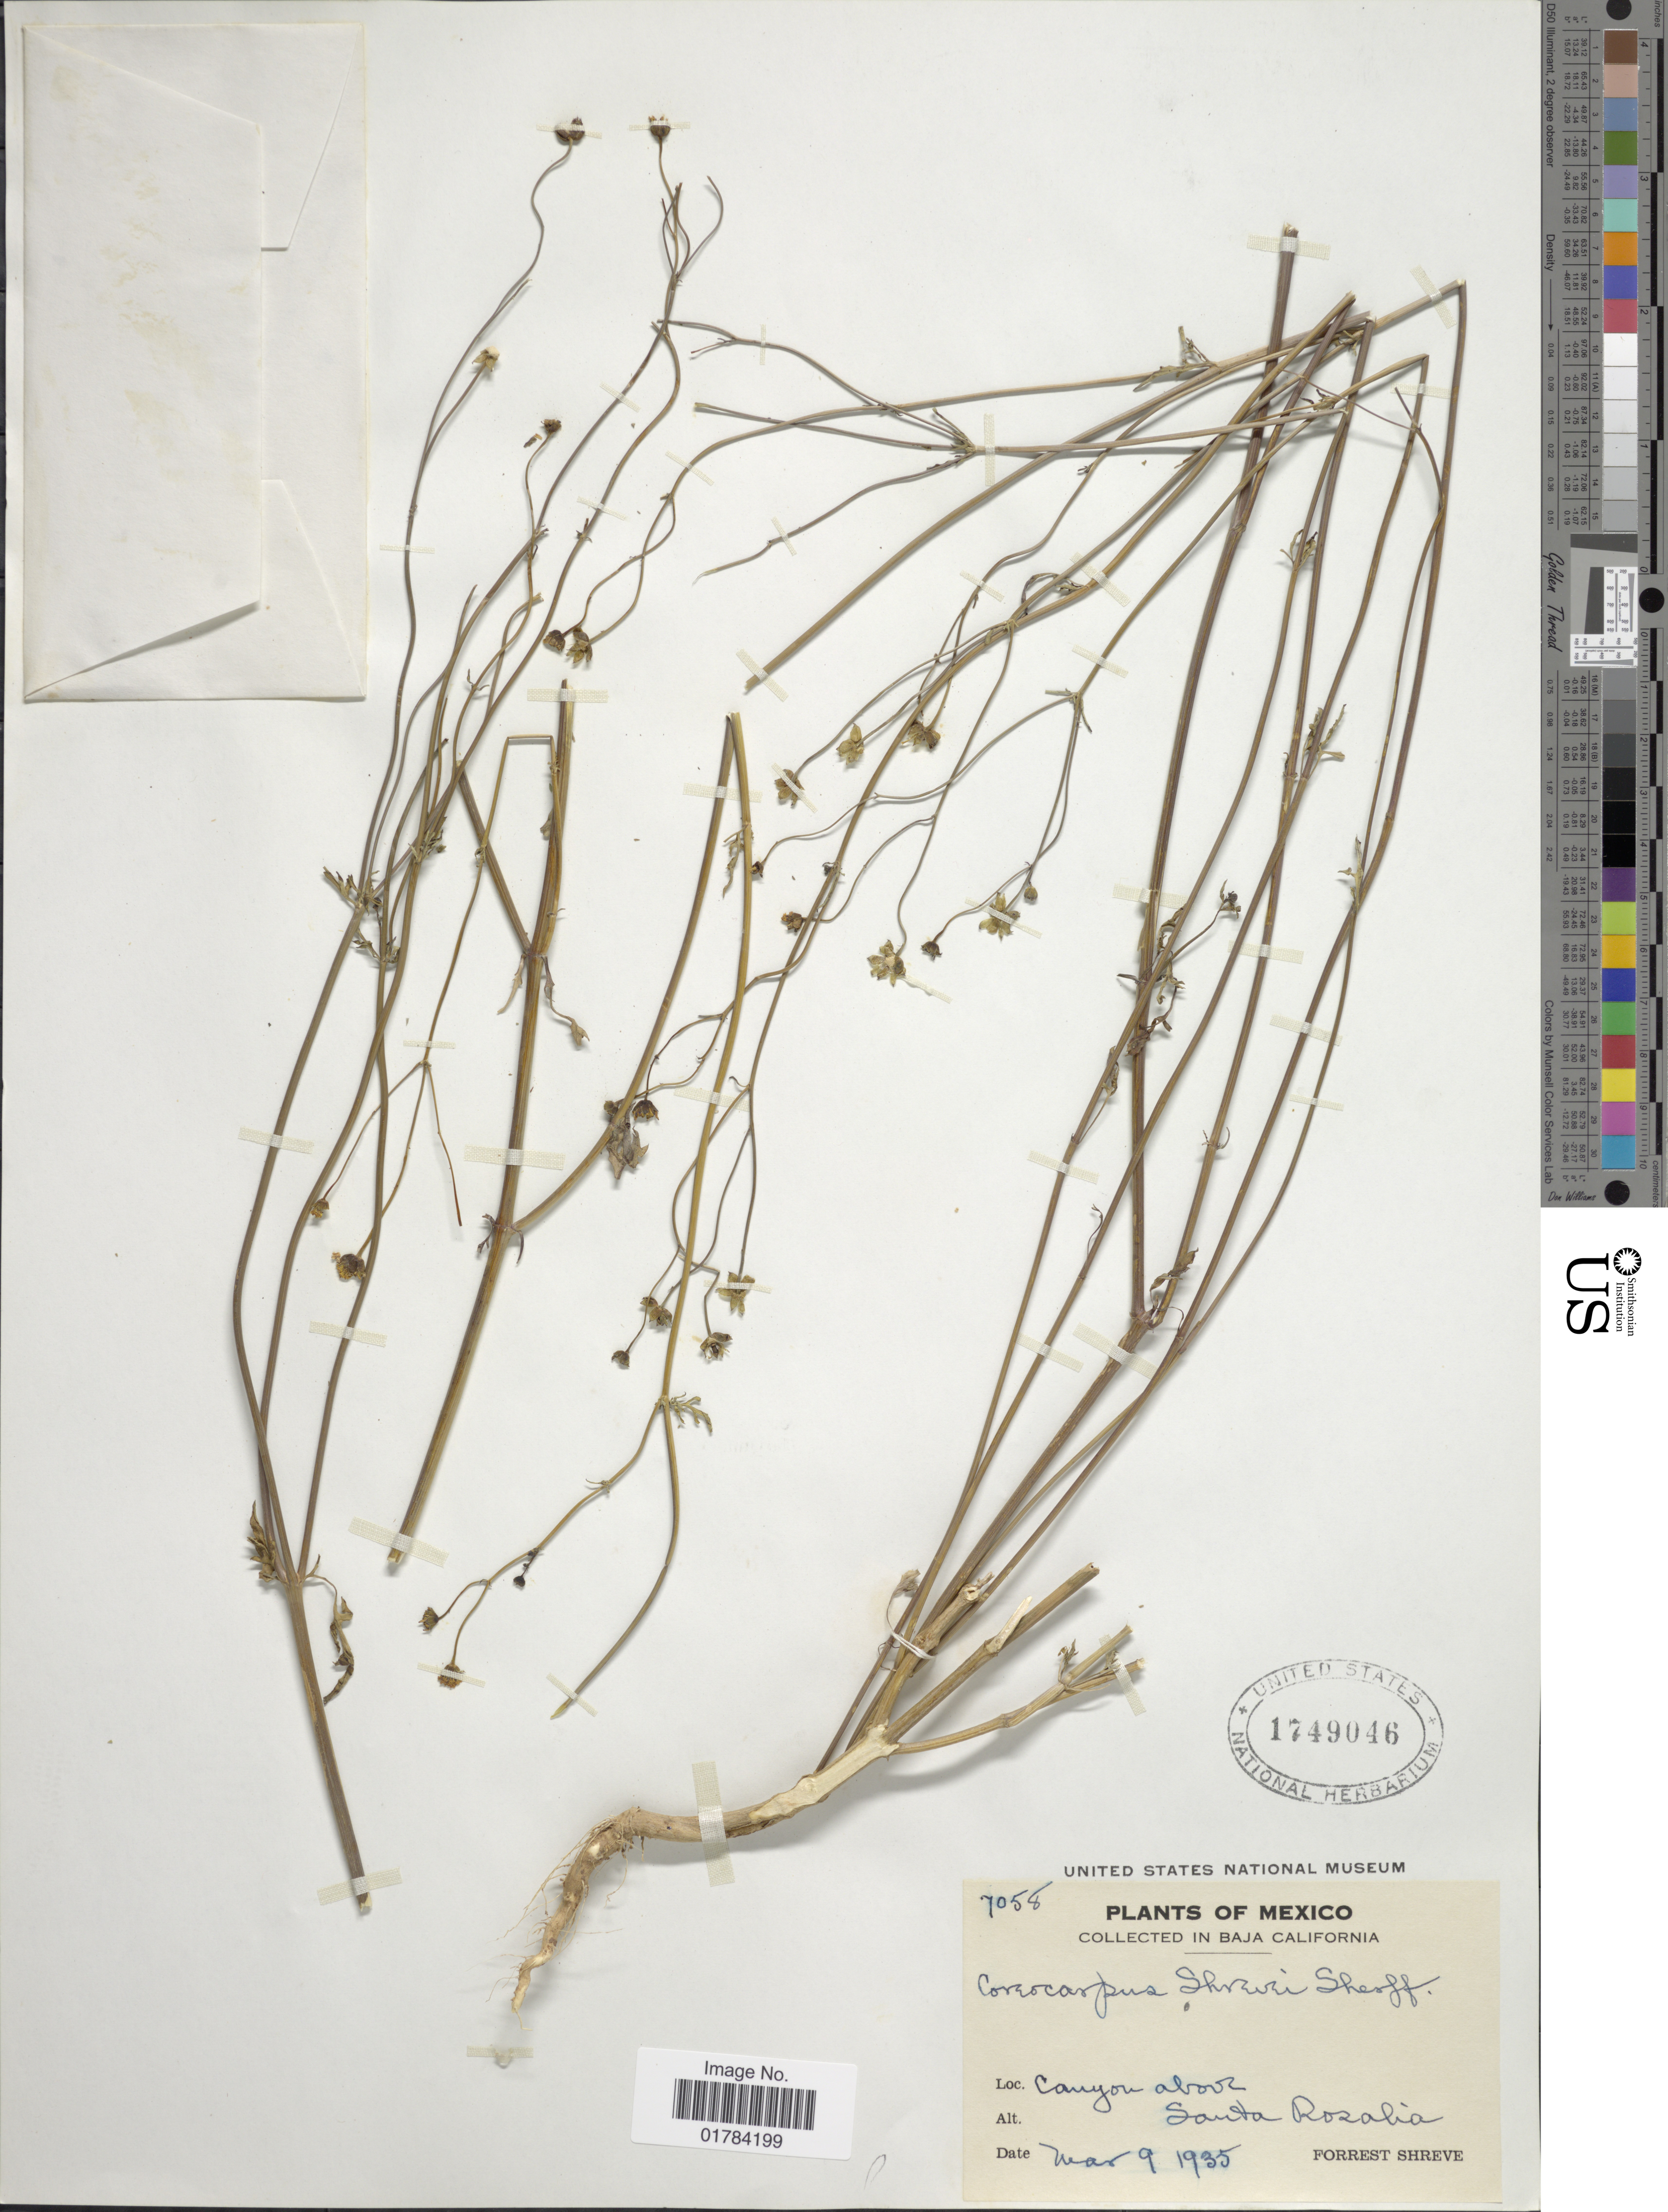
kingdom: Plantae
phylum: Tracheophyta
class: Magnoliopsida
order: Asterales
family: Asteraceae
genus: Coreocarpus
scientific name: Coreocarpus shrevei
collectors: F. Shreve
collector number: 7058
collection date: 1935-03-09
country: Mexico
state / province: Baja California Sur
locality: Canyon above Santa Rosalia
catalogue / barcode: US 1749046